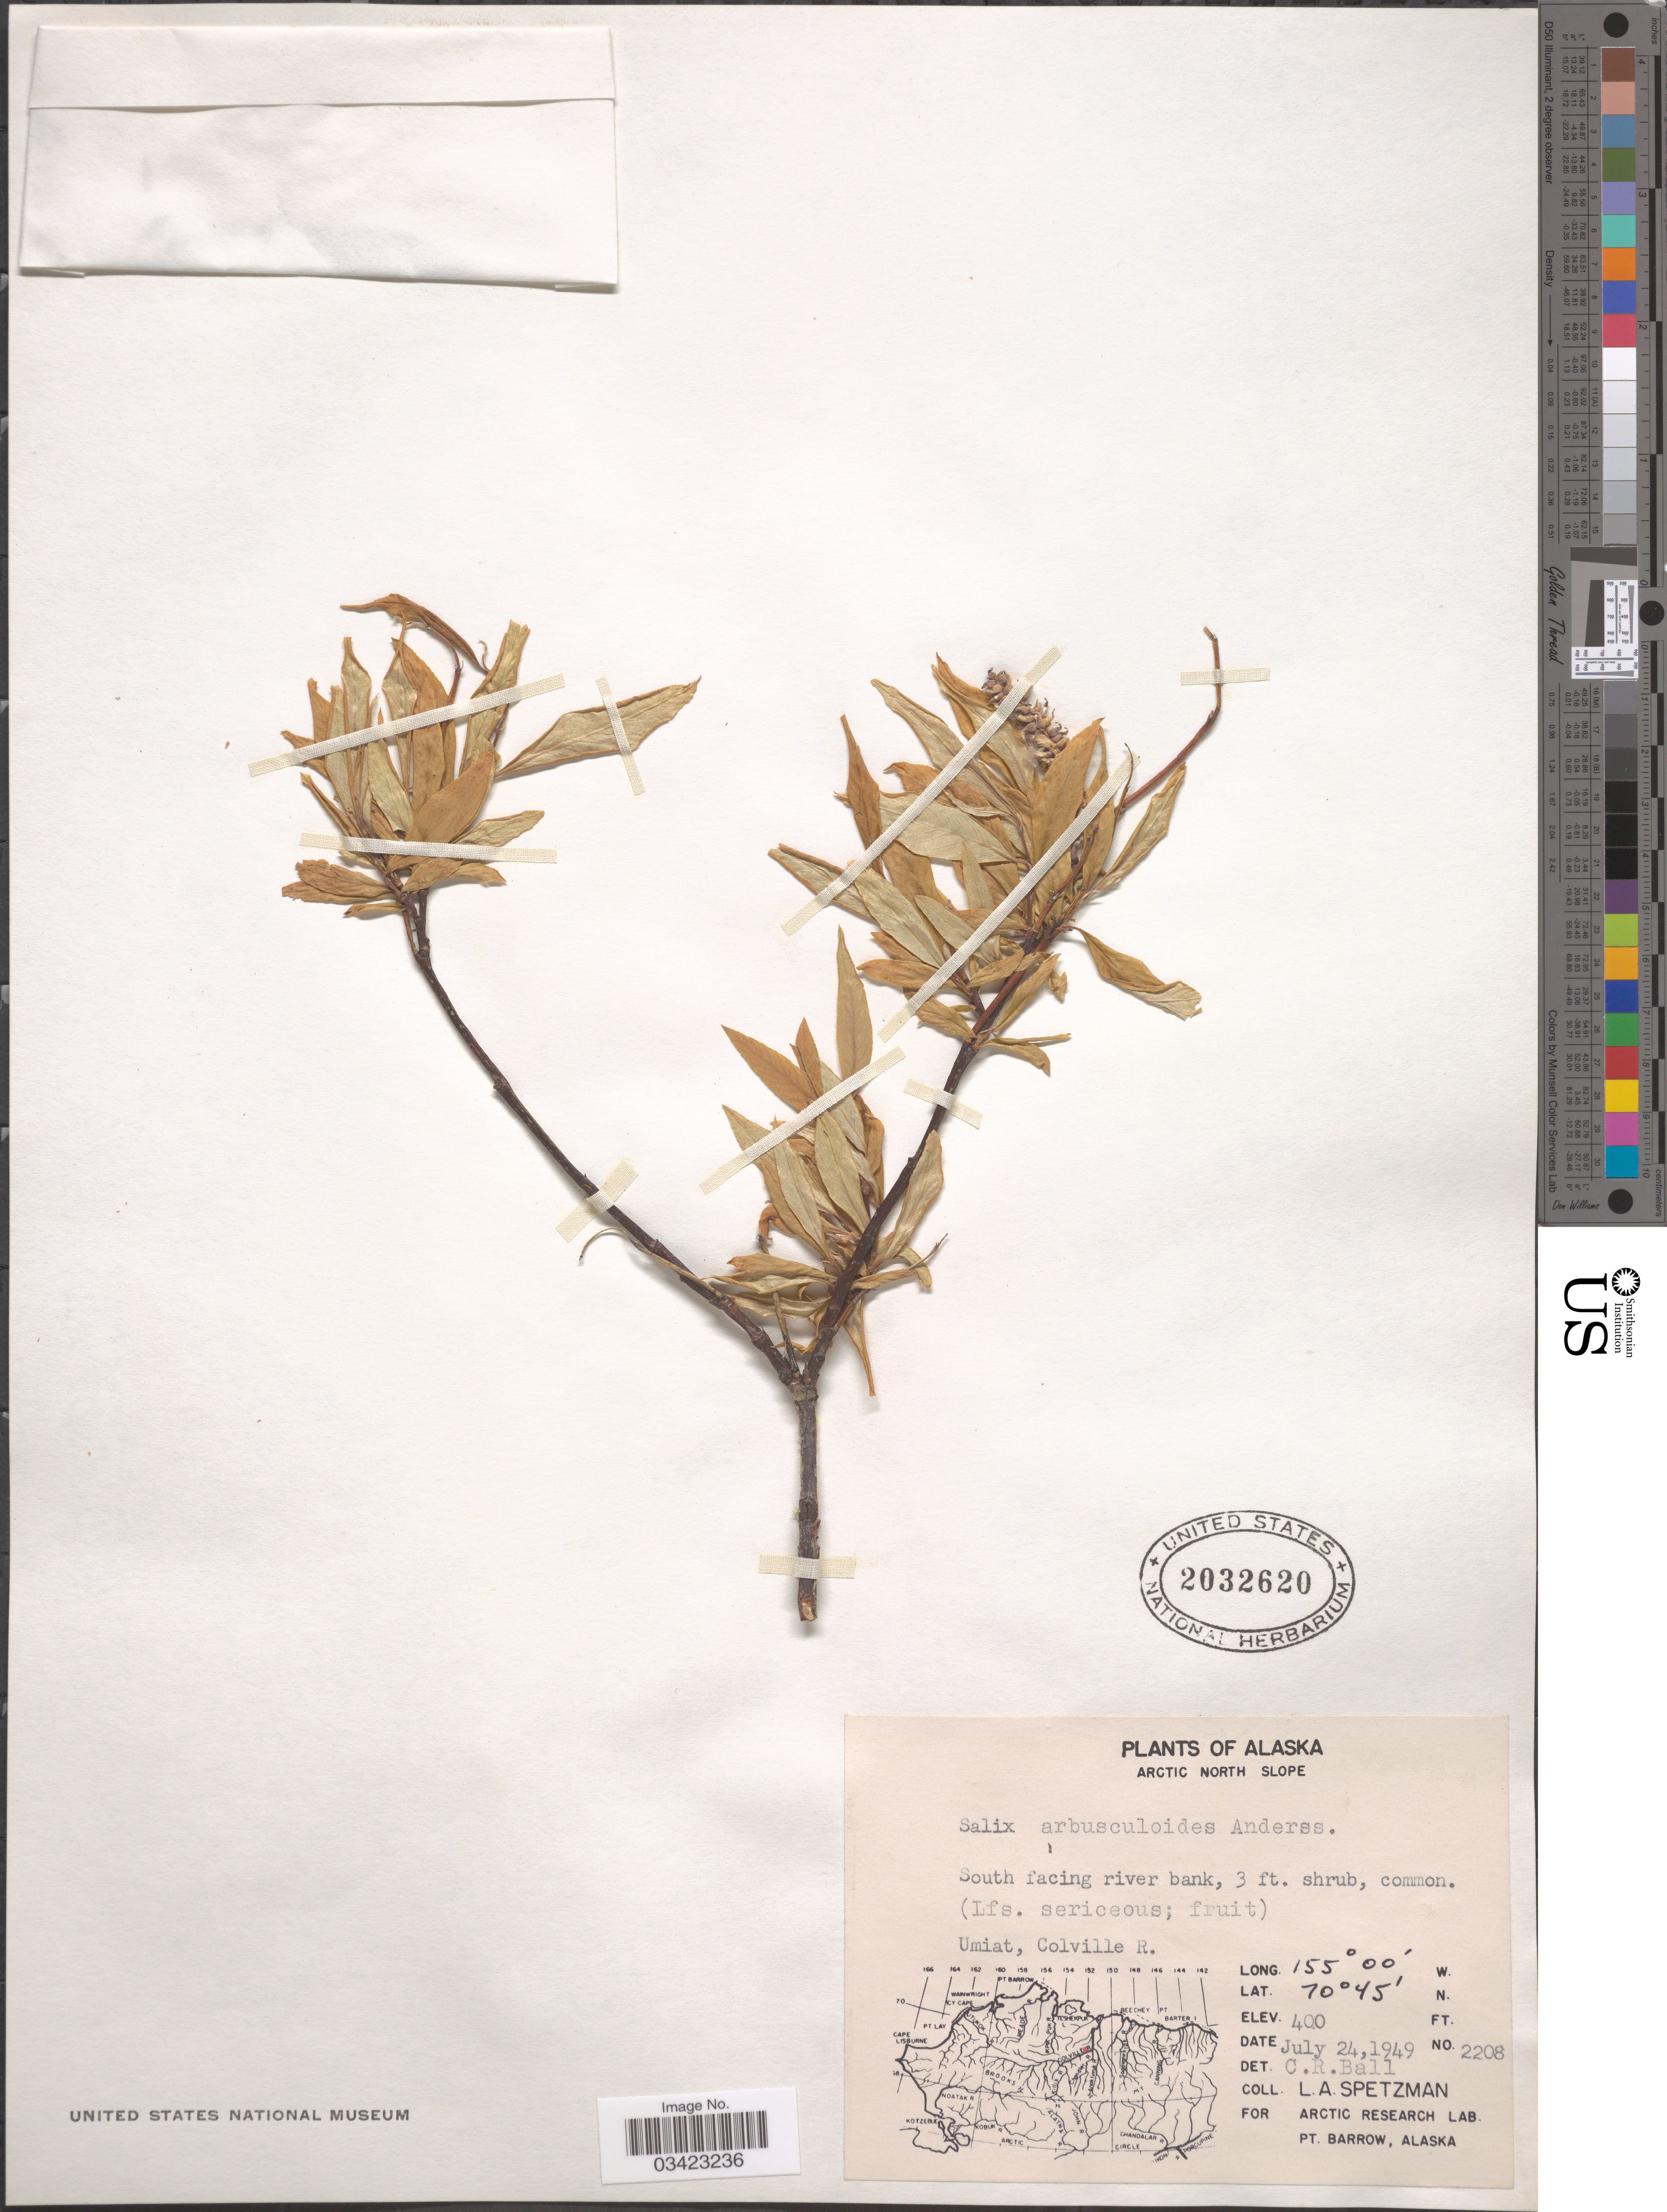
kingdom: Plantae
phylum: Tracheophyta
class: Magnoliopsida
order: Malpighiales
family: Salicaceae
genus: Salix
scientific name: Salix arbusculoides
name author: Andersson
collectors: L. Spetzman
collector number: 2208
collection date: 1949-07-24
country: United States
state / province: Alaska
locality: Arctic North Slope. South facing river bank. Umiat, Colville R.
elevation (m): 122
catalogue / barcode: US 2032620